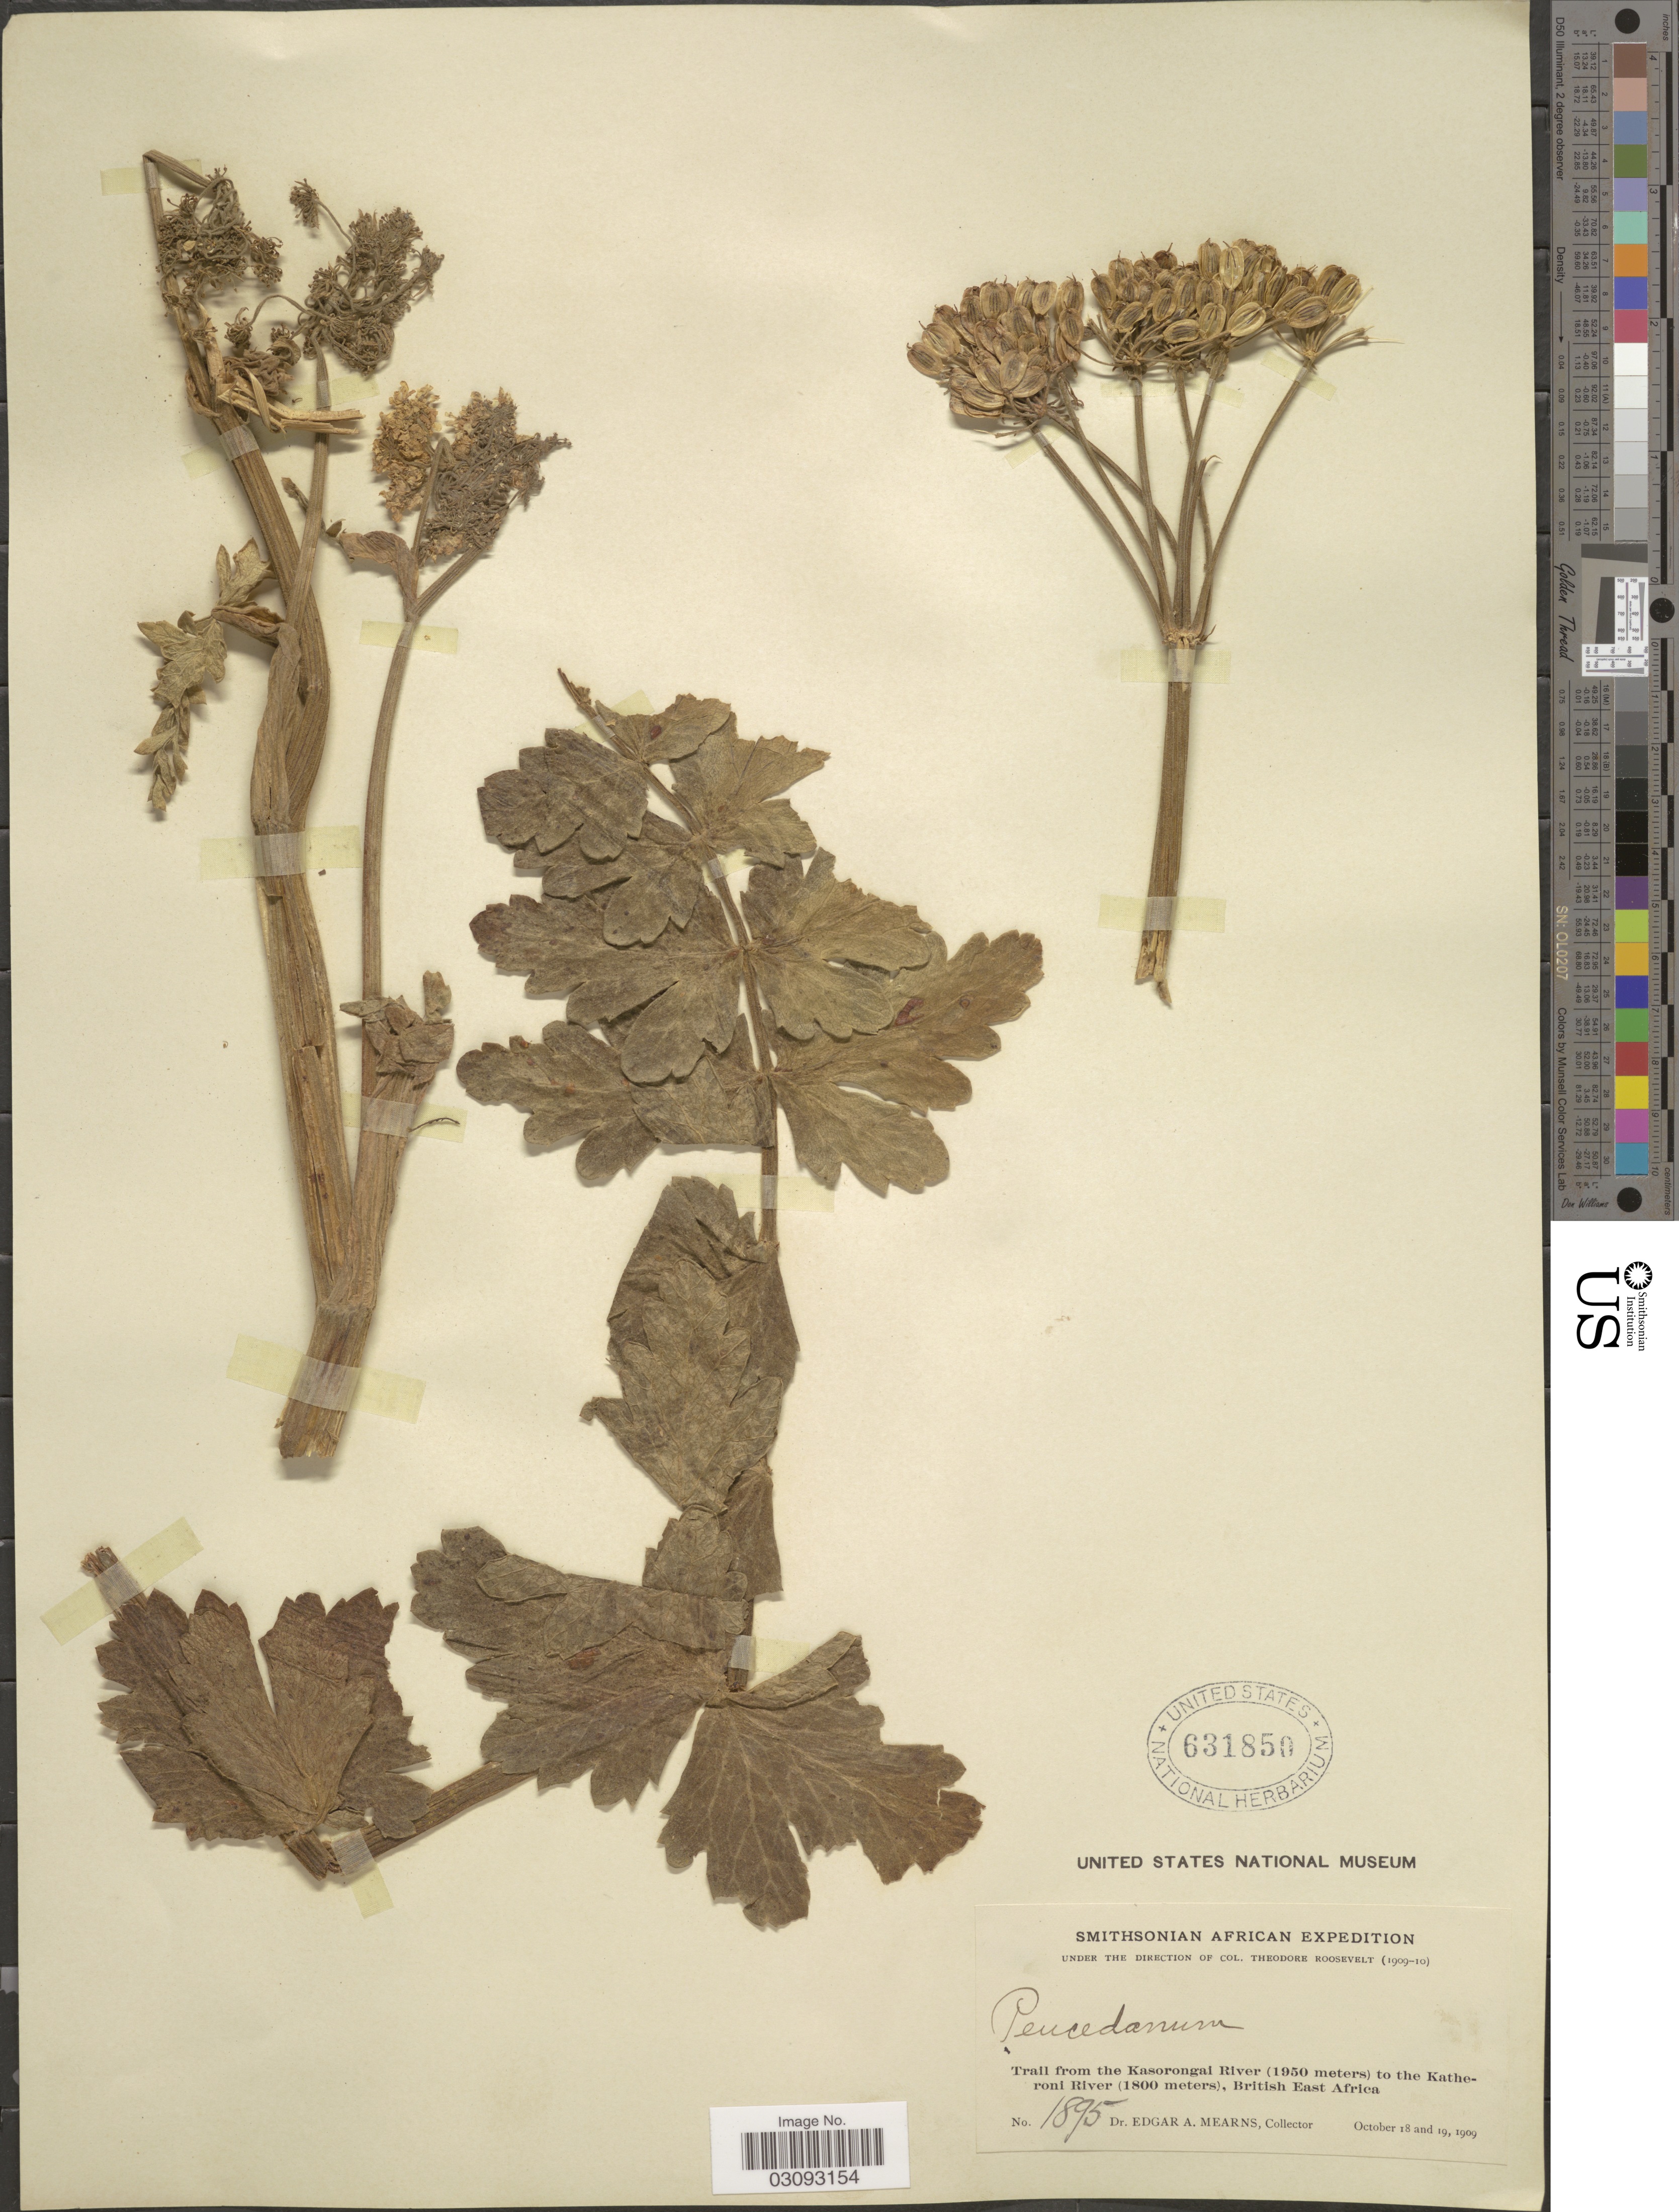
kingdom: Plantae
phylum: Tracheophyta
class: Magnoliopsida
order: Apiales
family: Apiaceae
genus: Peucedanum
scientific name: Peucedanum sp.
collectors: E. A. Mearns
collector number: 1895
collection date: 1909-10-18/1909-10-19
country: Kenya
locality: Trail from the Kasorongai River to the Katheroni River, British East Africa.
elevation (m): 1800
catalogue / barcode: US 631850